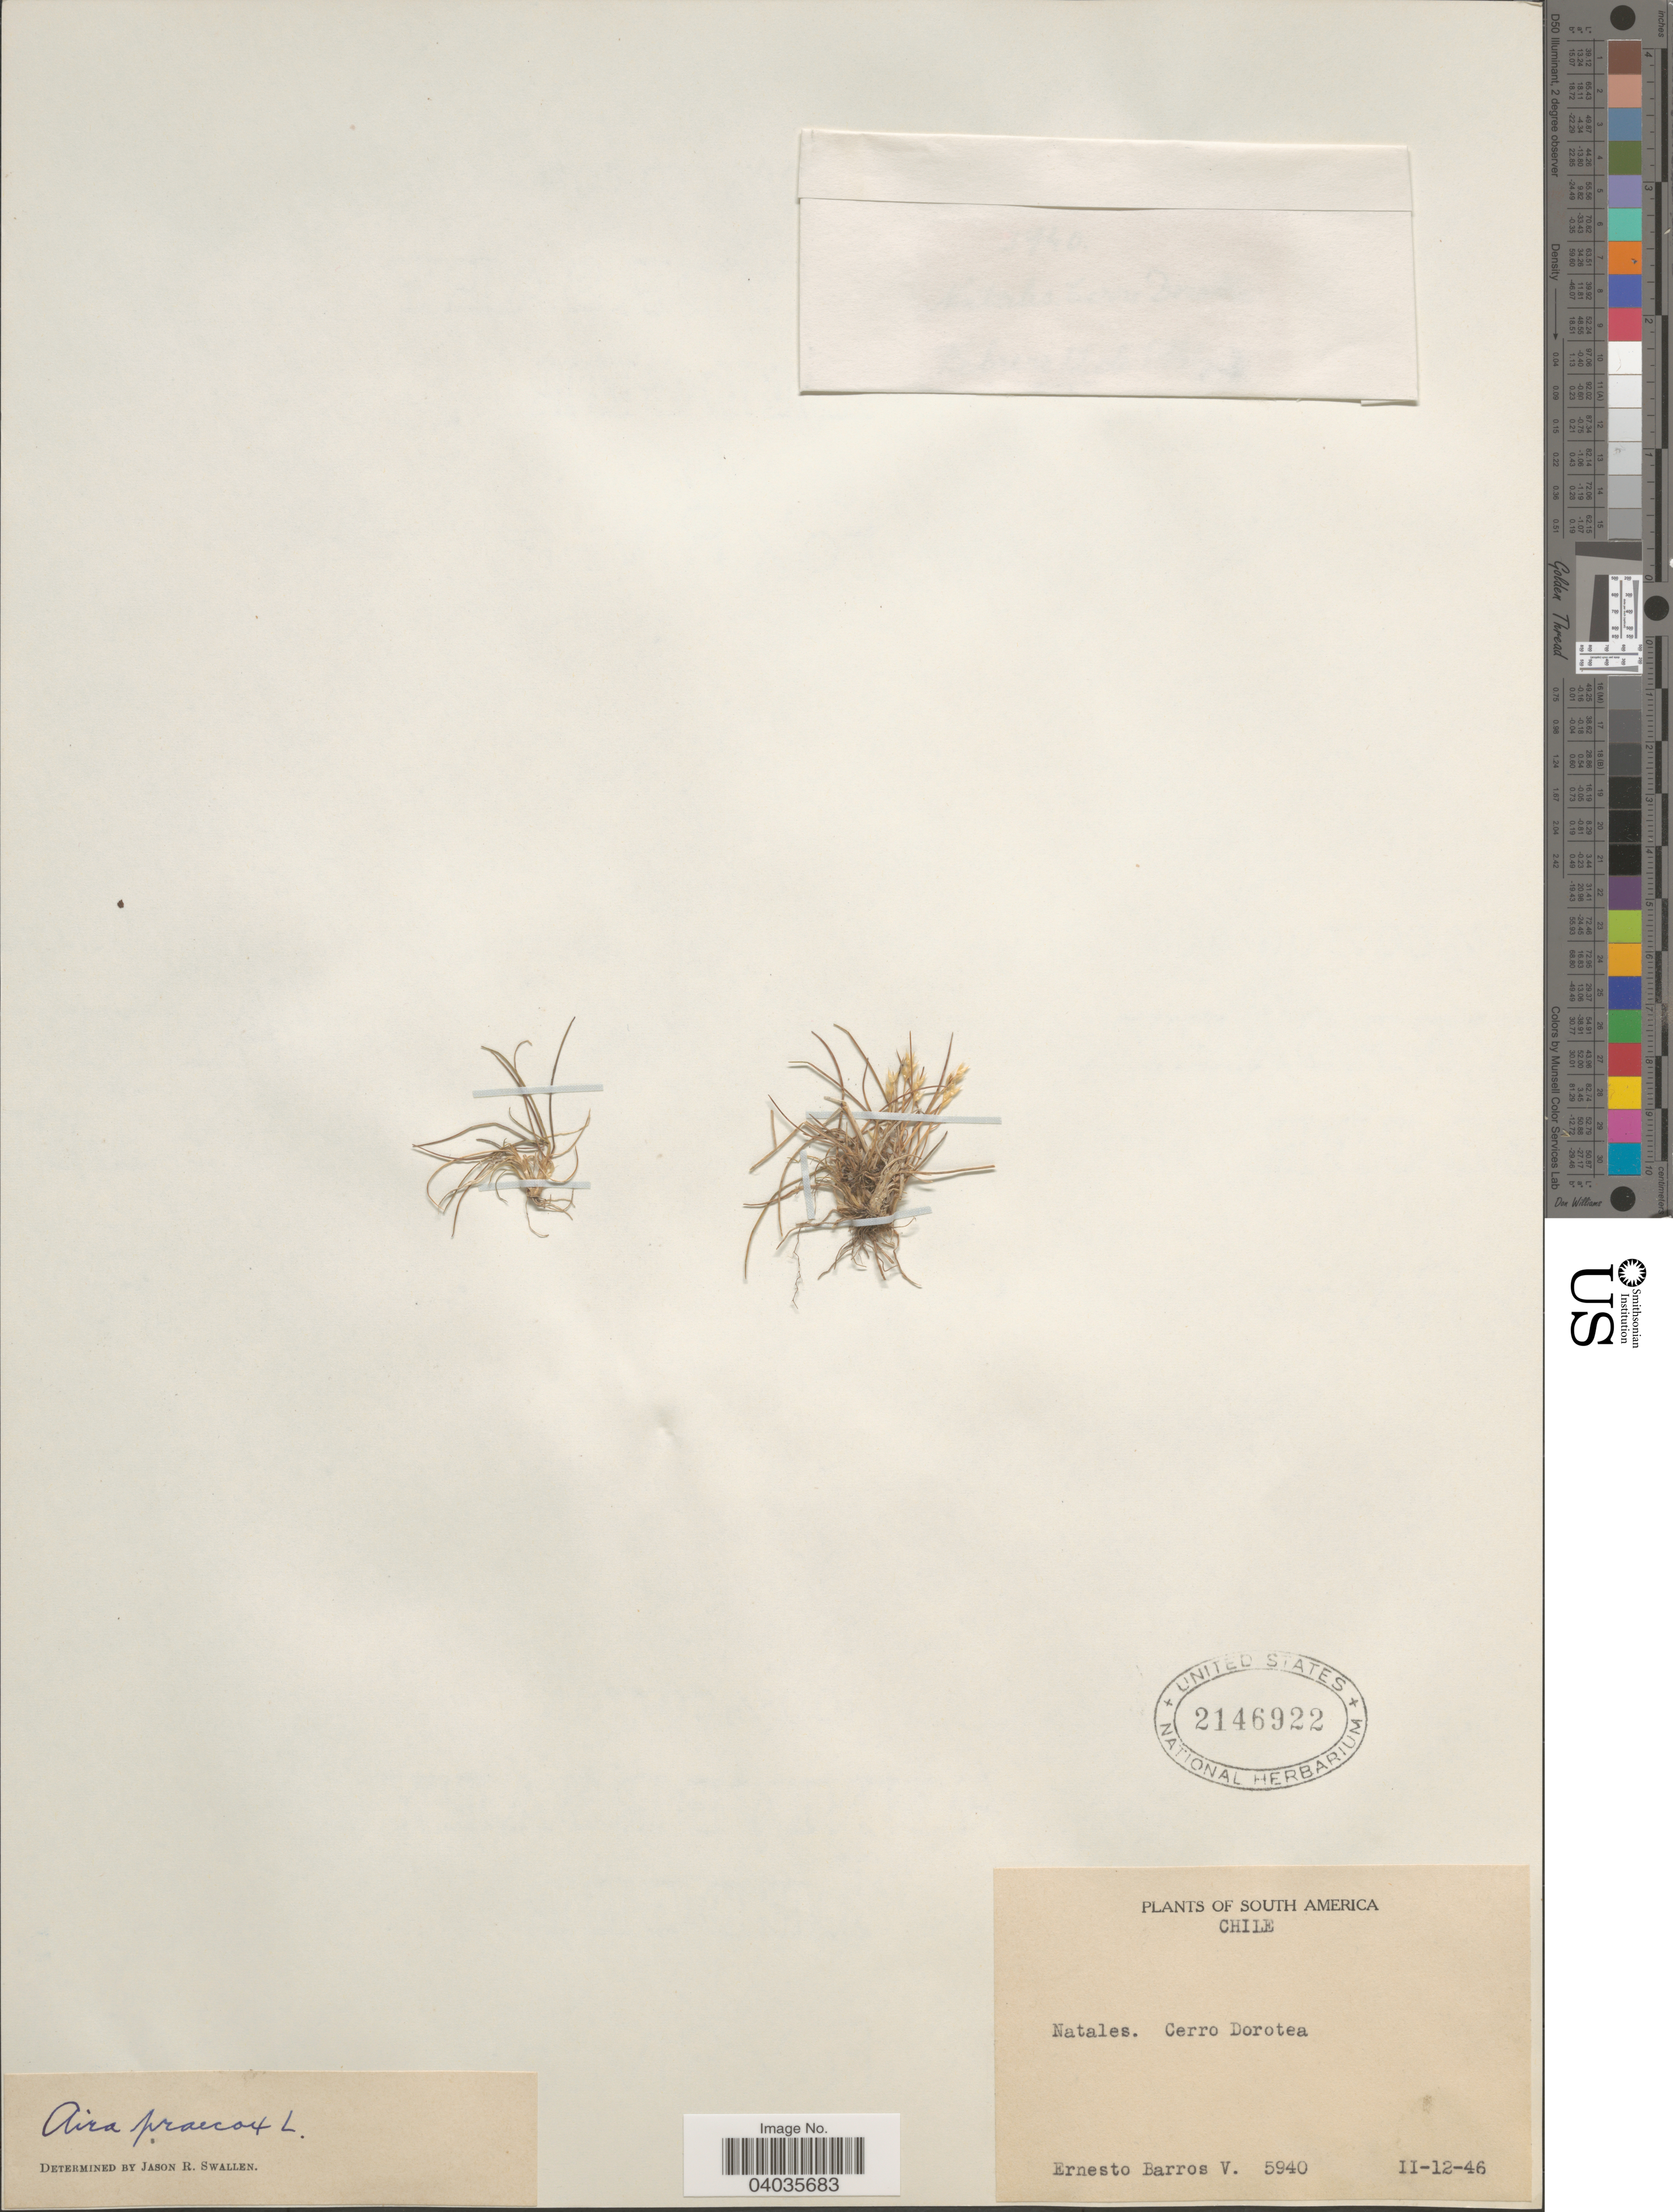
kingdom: Plantae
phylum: Tracheophyta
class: Liliopsida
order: Poales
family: Poaceae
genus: Aira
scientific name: Aira praecox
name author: L.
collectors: E. Barros V.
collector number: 5940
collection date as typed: Transcribed d/m/y: 12/2/46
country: Chile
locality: Natales. Cerro Dorotea.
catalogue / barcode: US 2146922